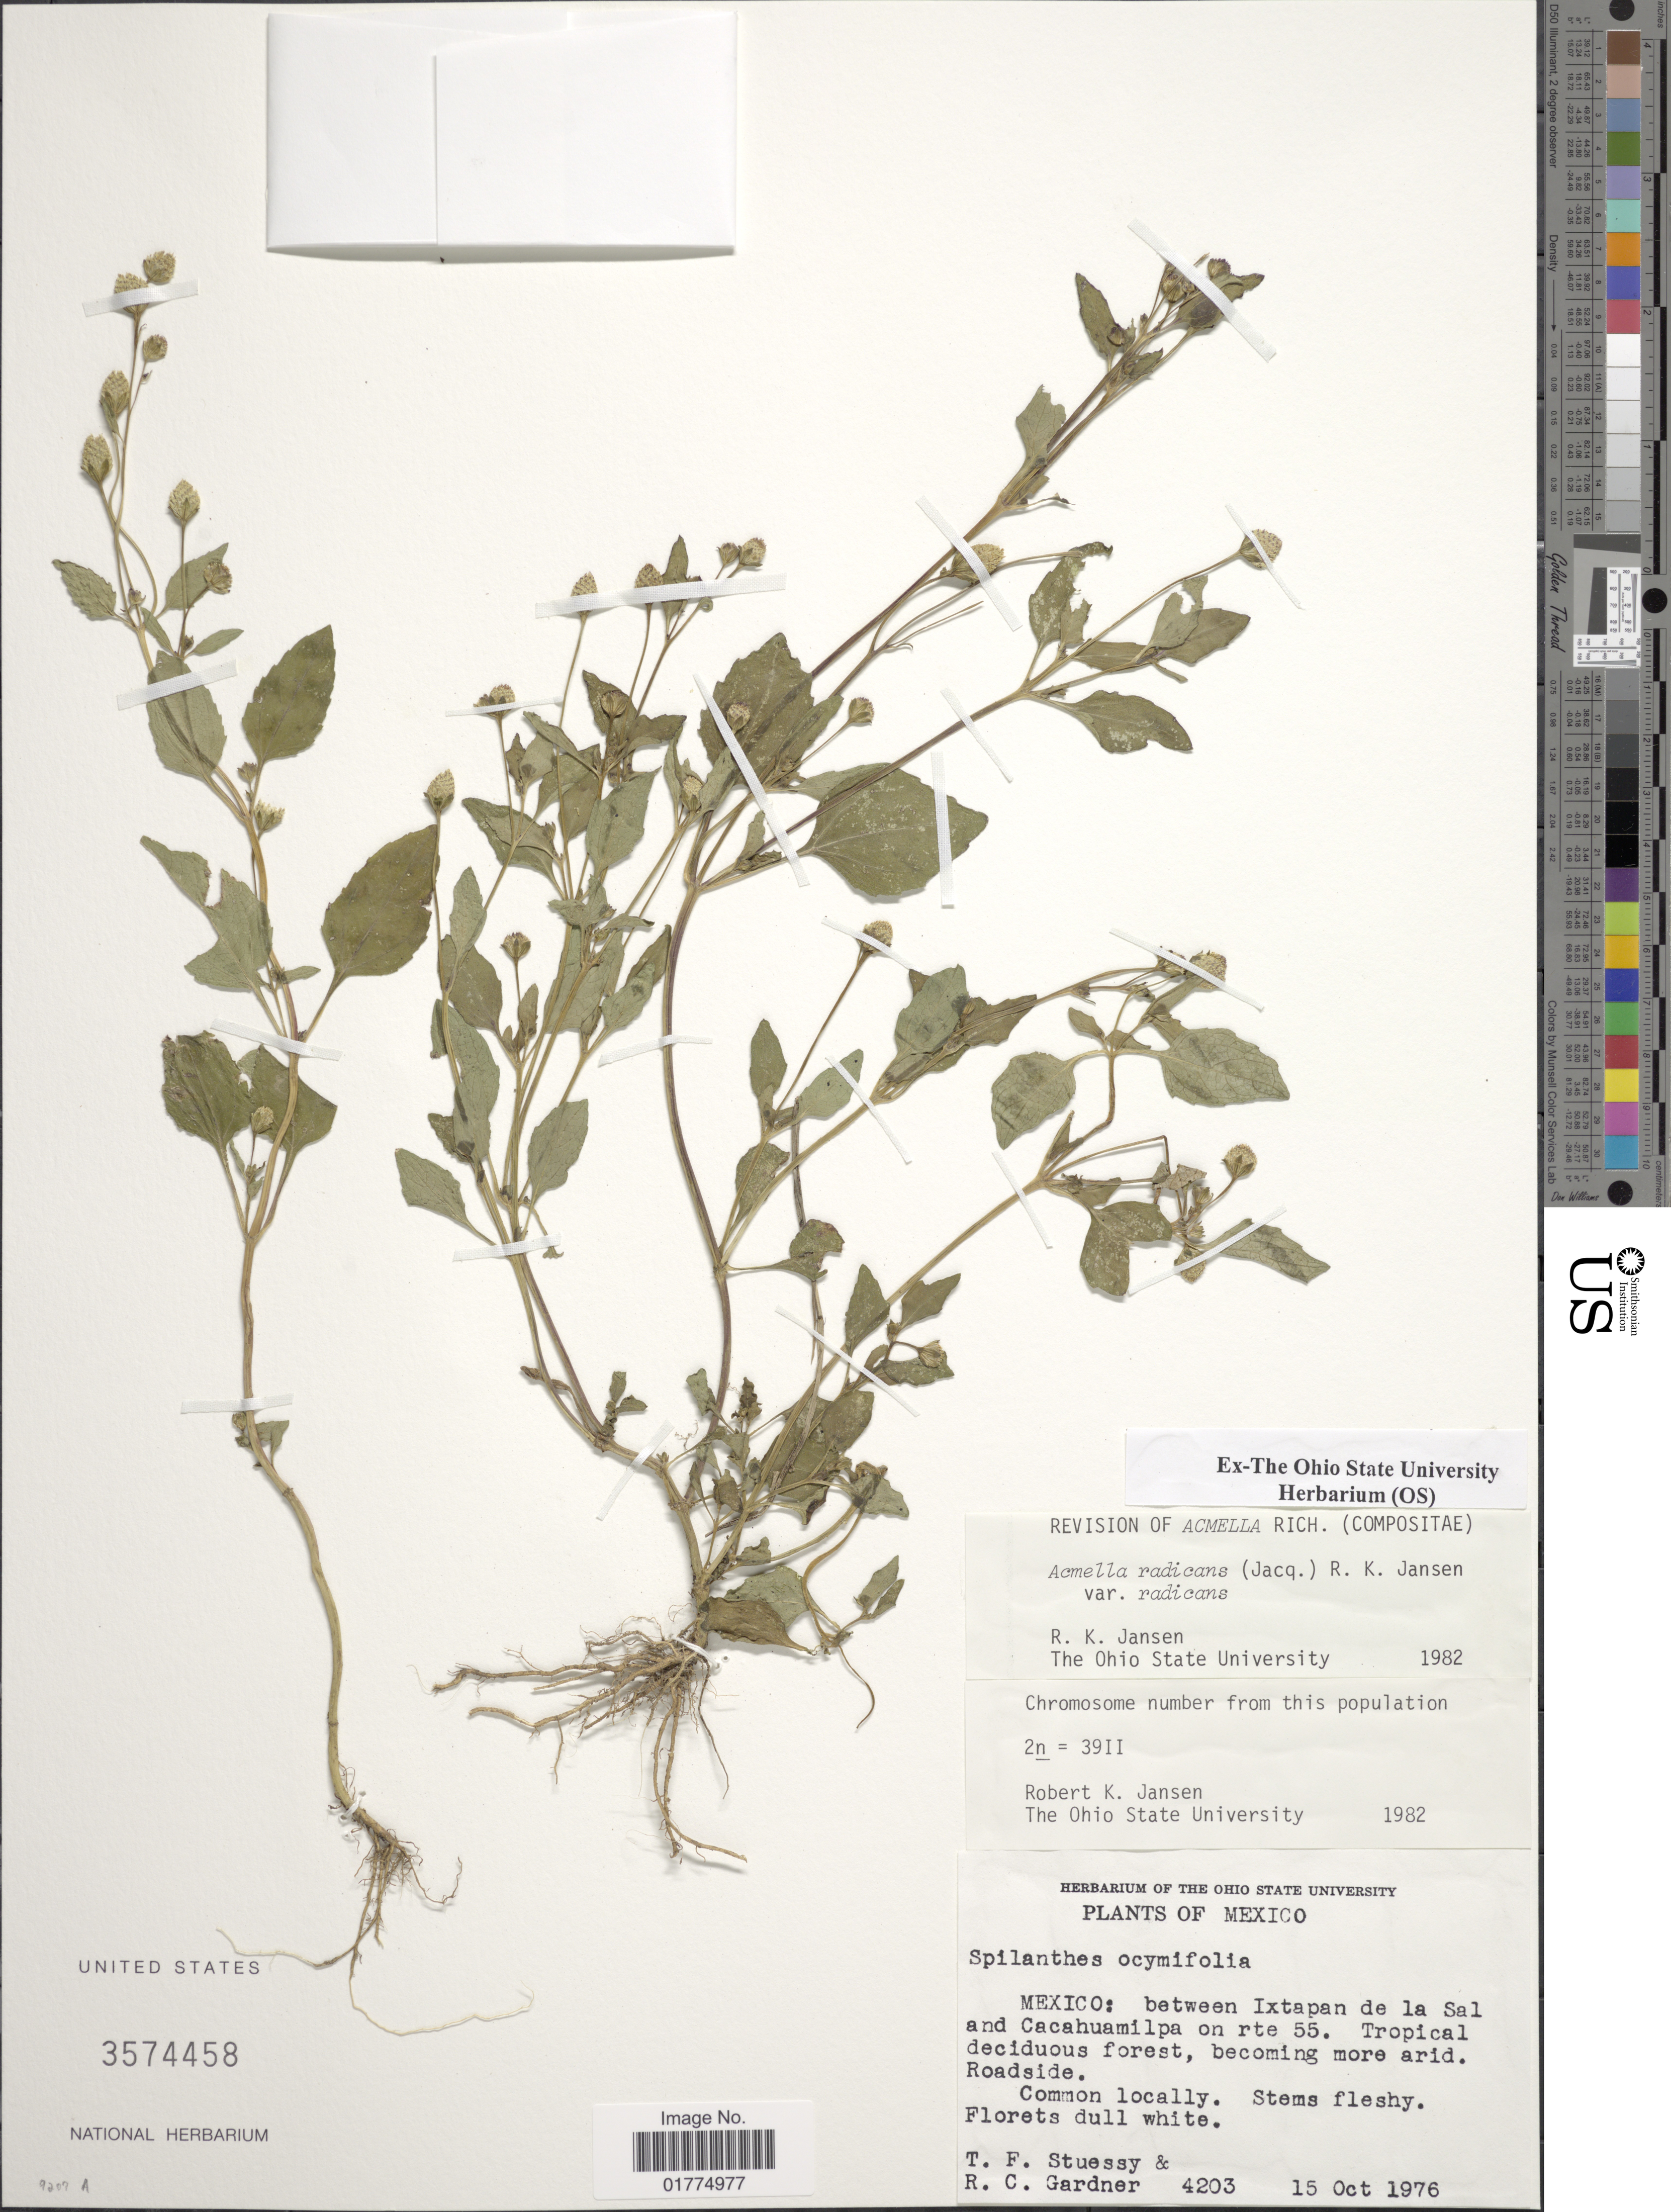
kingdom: Plantae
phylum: Tracheophyta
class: Magnoliopsida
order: Asterales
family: Asteraceae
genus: Acmella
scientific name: Acmella radicans var. radicans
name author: (Jacq.) R.K. Jansen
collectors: T. Stuessy & R. C. Gardner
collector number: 4203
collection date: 1976-10-15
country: Mexico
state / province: México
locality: Mexico: between Ixtapan de la Sal and Cacahuamilpa on rte 55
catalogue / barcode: US 3574458